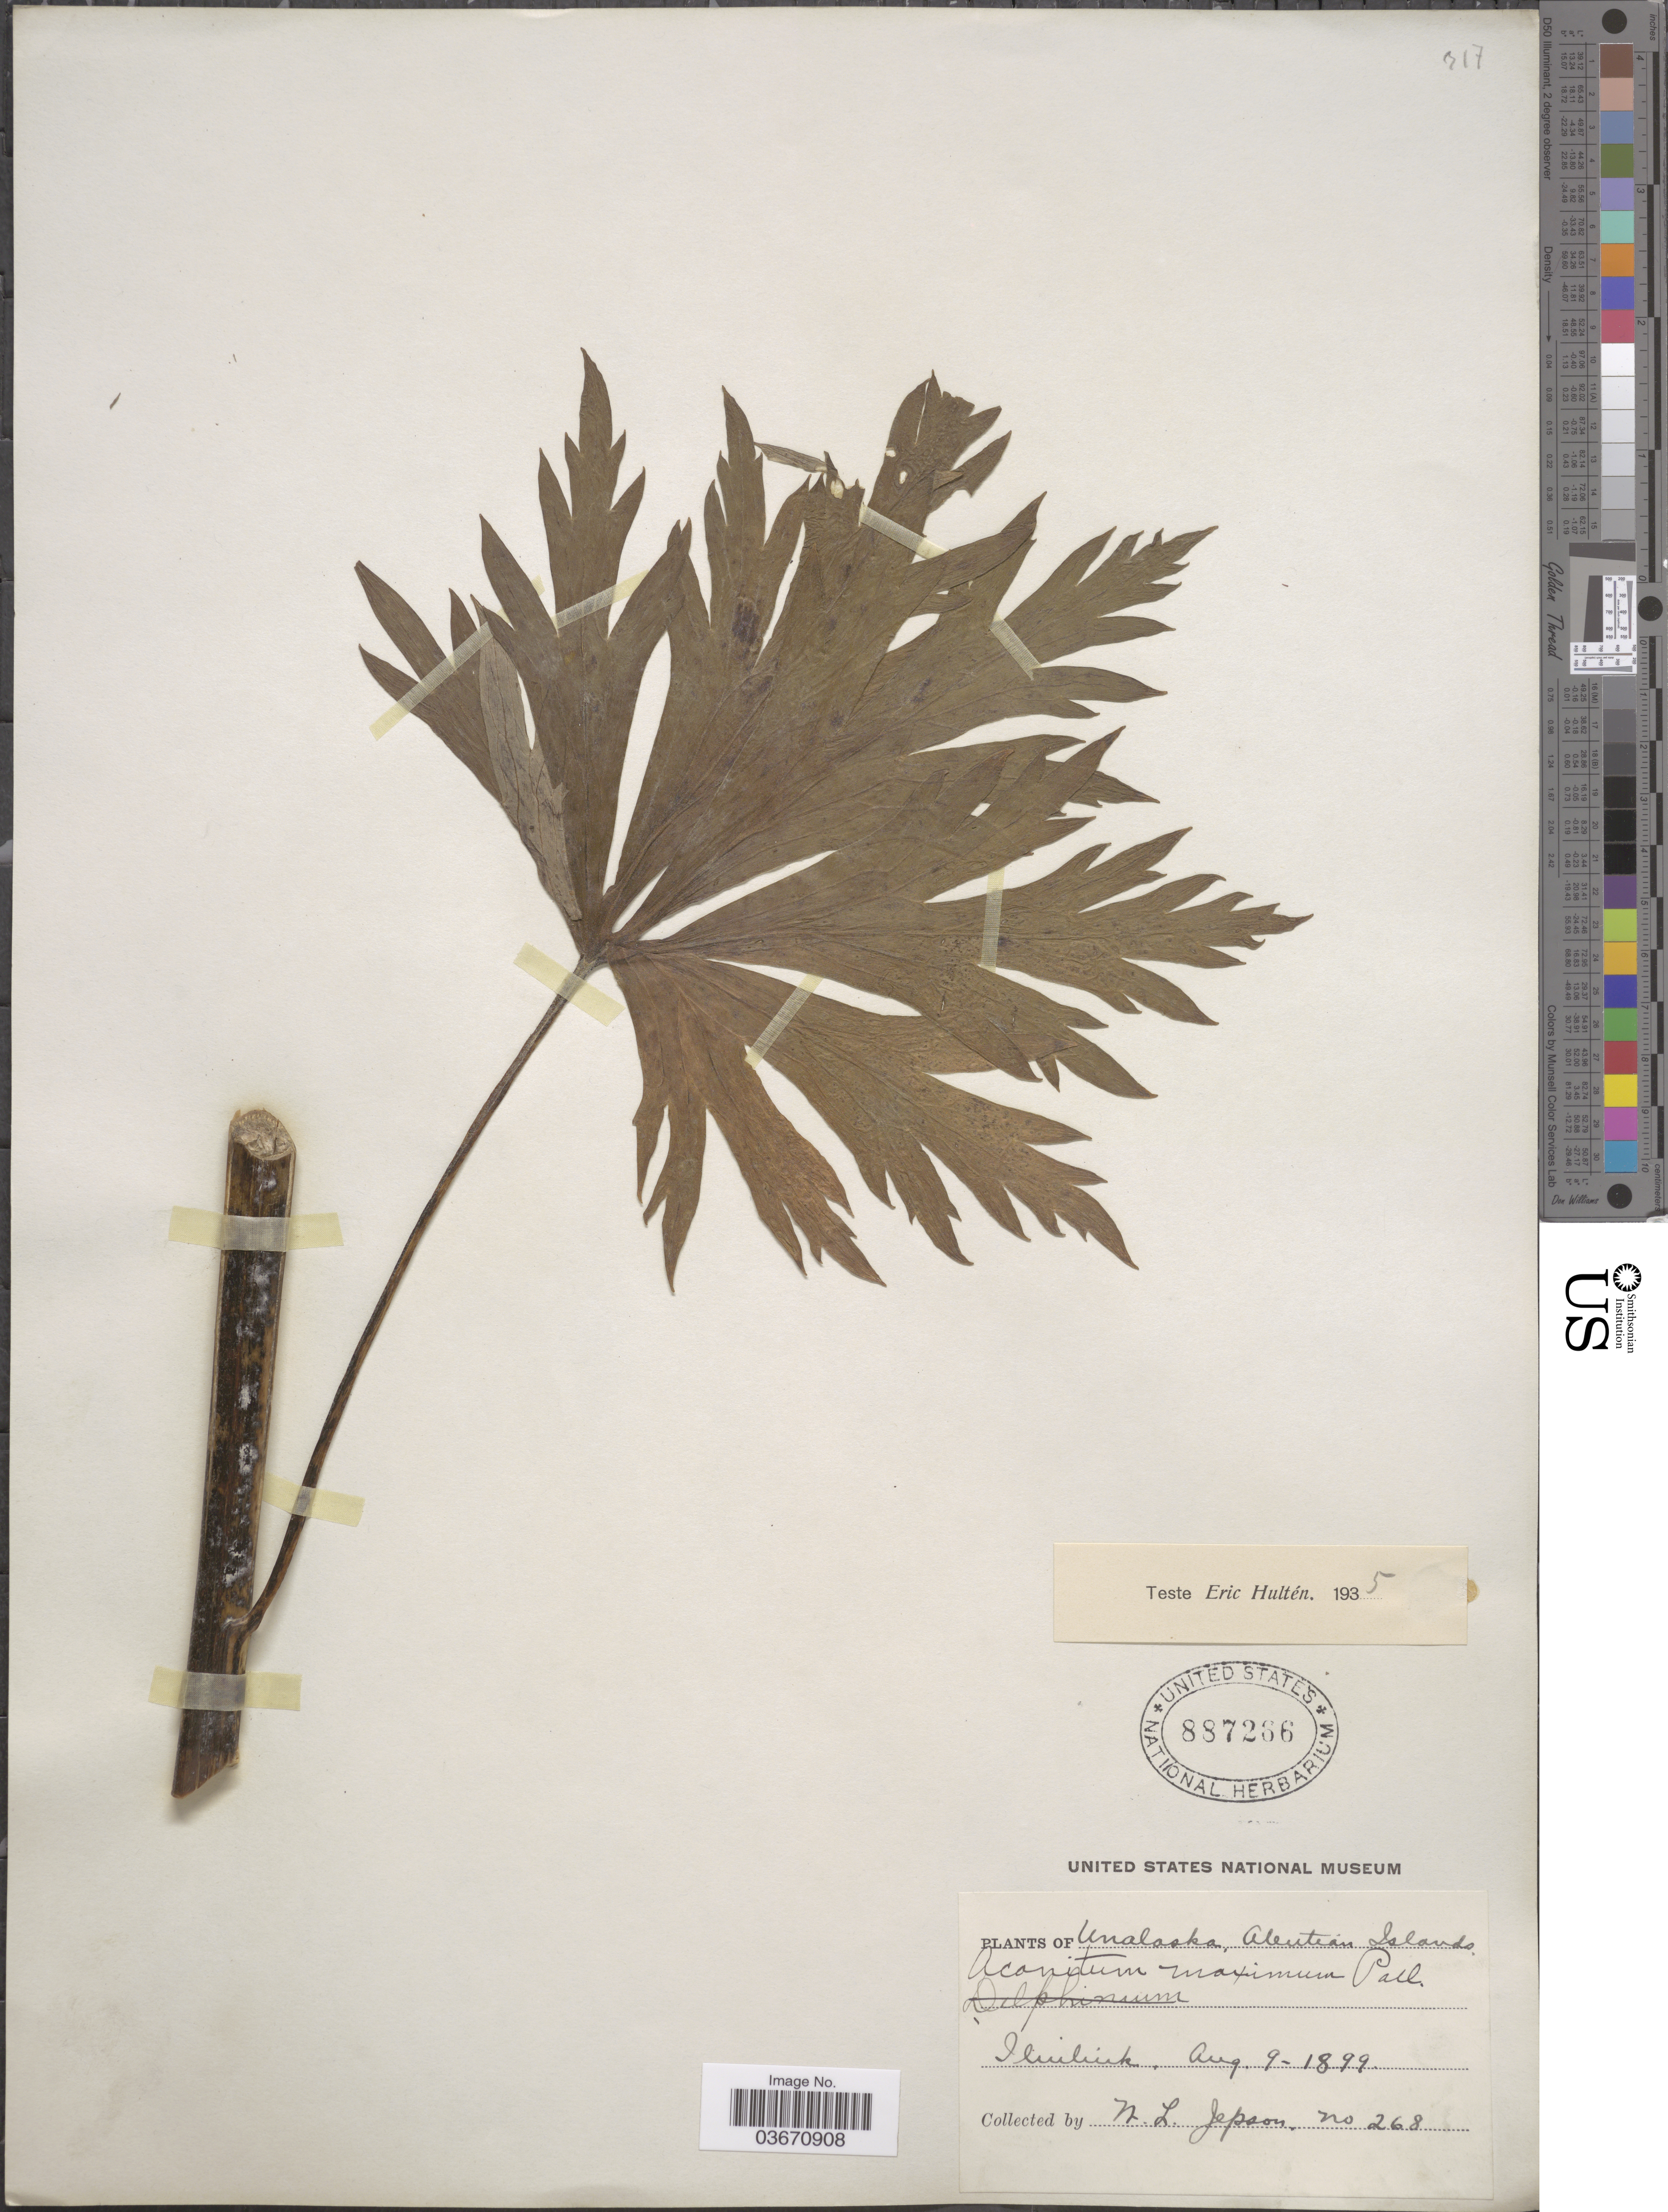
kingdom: Plantae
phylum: Tracheophyta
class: Magnoliopsida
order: Ranunculales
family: Ranunculaceae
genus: Aconitum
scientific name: Aconitum maximum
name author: Pall. ex DC.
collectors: W. L. Jepson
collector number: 268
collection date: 1899-08-09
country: United States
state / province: Alaska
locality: Unalaksa, Aleutian Islands. Iliukliuk.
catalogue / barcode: US 887266